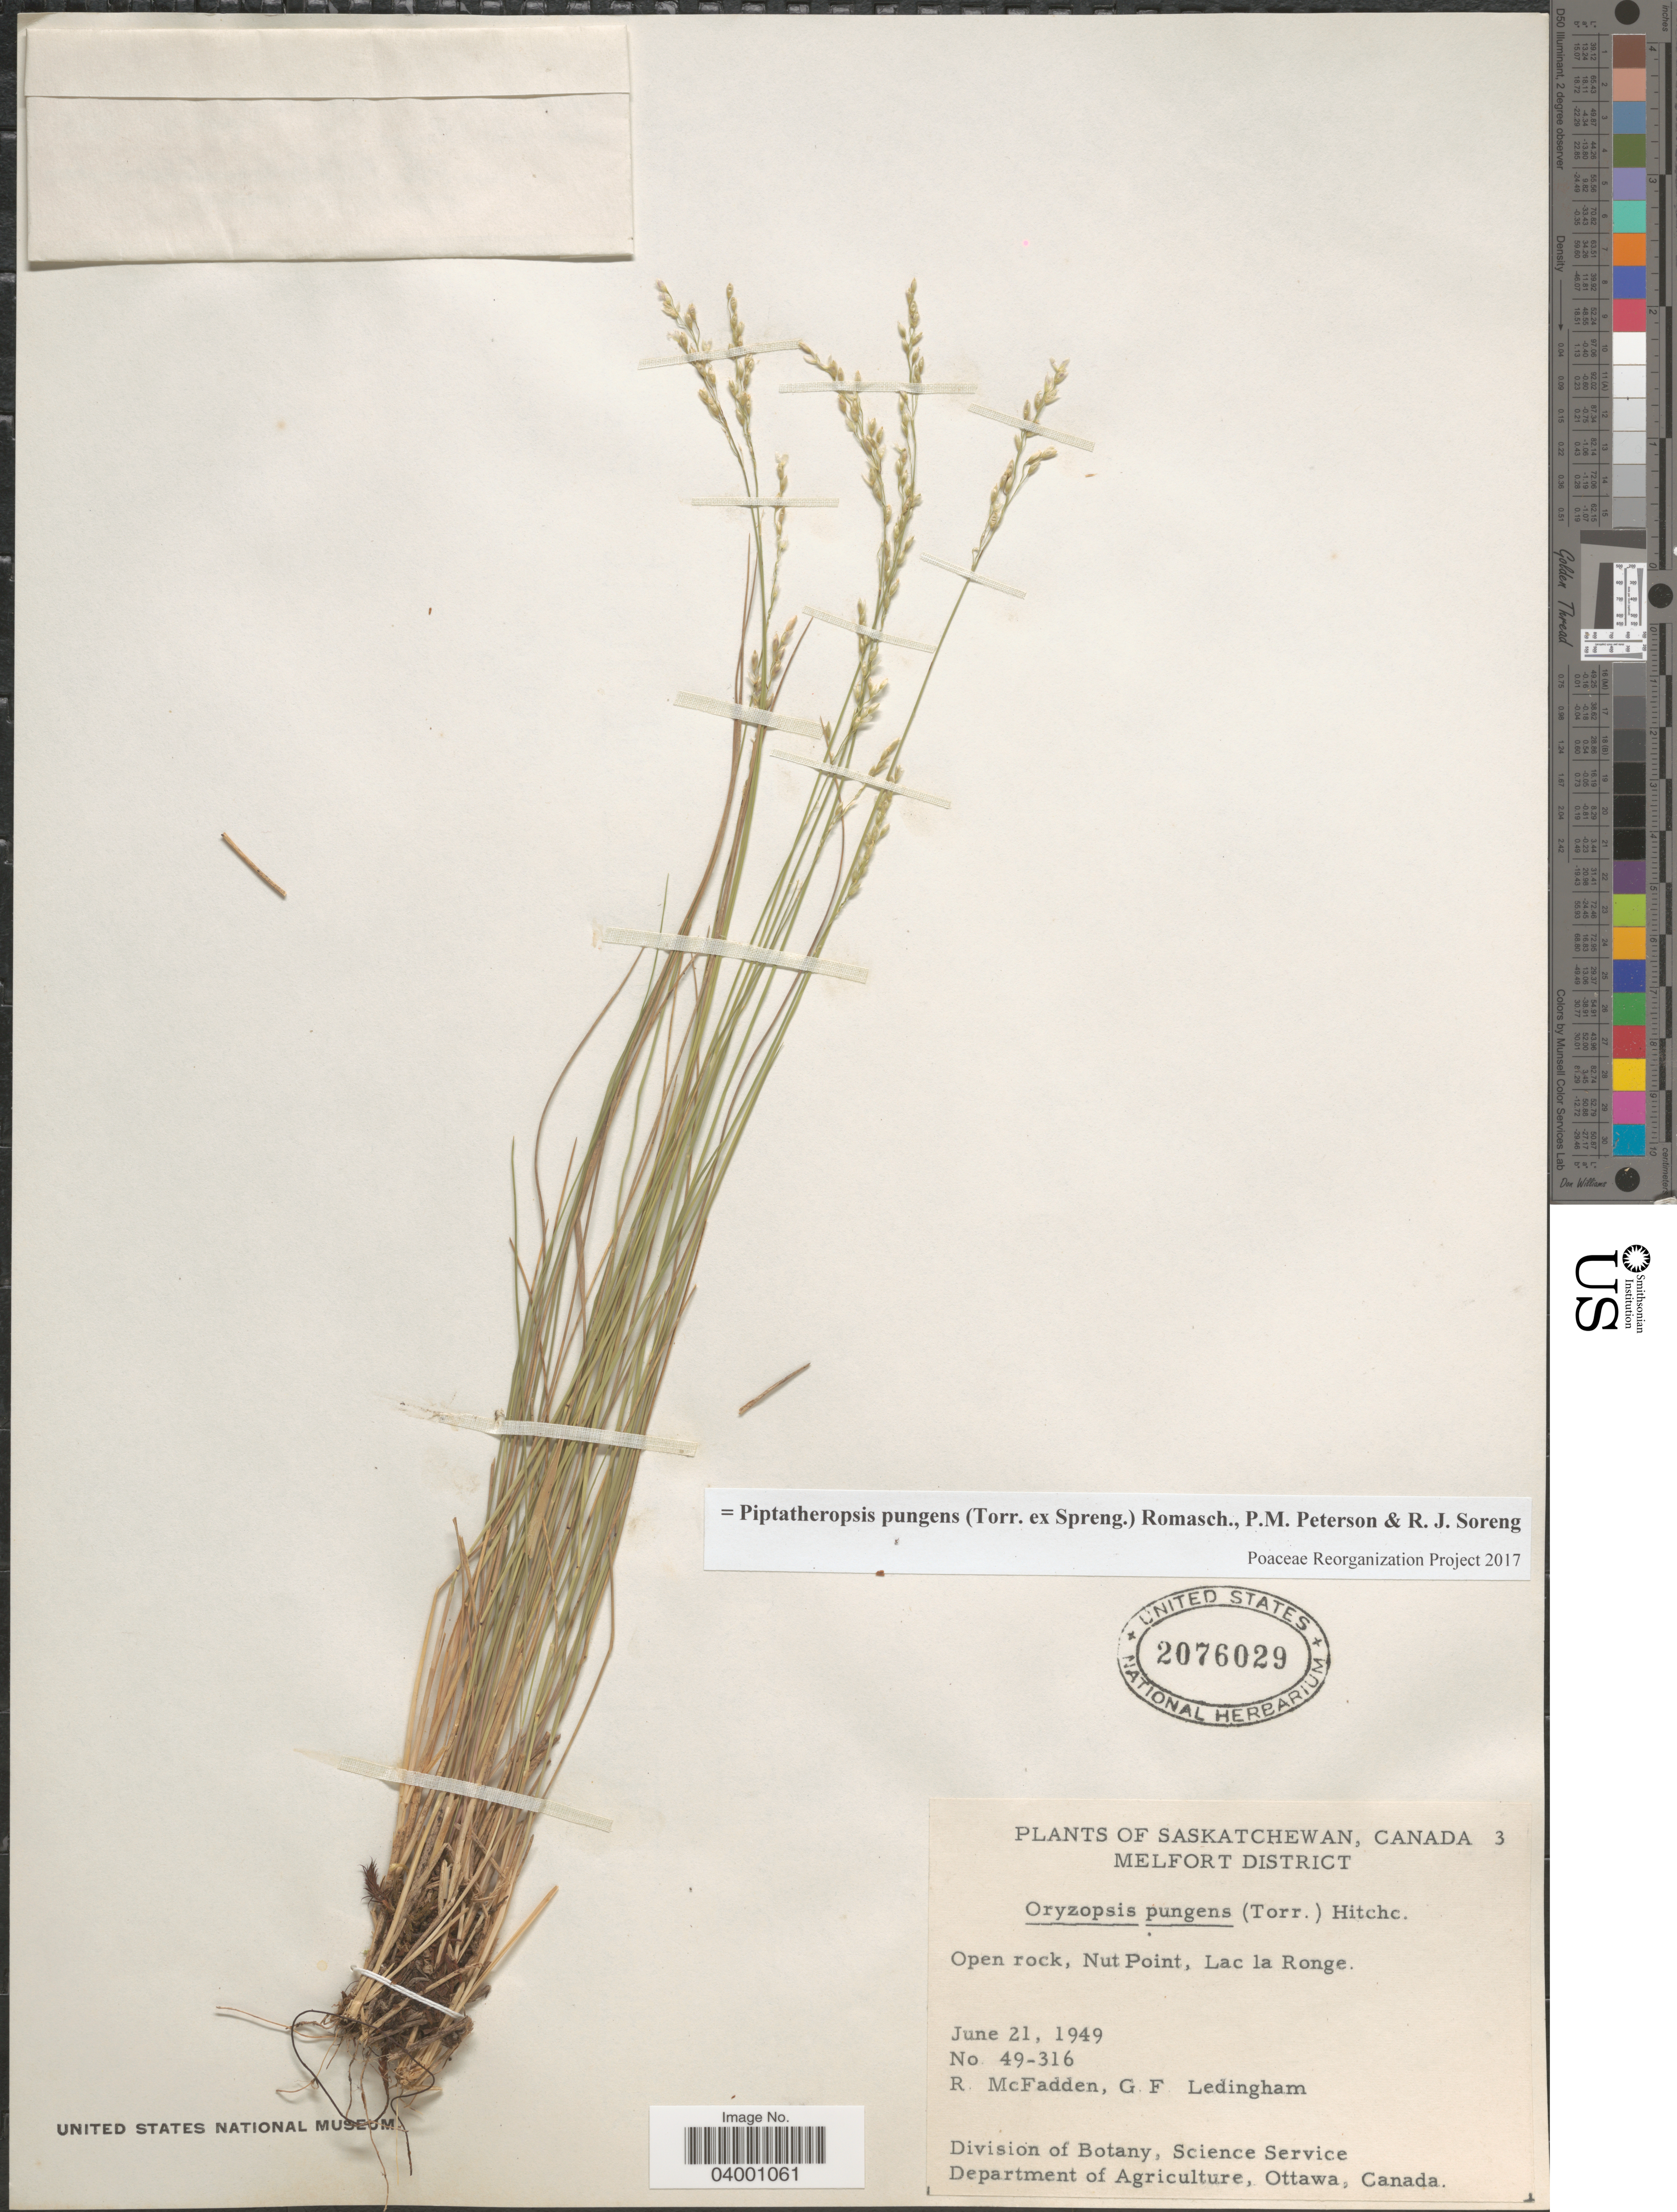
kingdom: Plantae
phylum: Tracheophyta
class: Liliopsida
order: Poales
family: Poaceae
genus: Piptatheropsis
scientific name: Piptatheropsis pungens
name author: (Torr. ex Spreng.) Romasch. et al.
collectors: R. McFadden & G. Ledingham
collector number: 49-316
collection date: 1949-06-21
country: Canada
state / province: Saskatchewan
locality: Melfort District. Open rock, Nut Point, Lac la Ronge.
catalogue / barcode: US 2076029